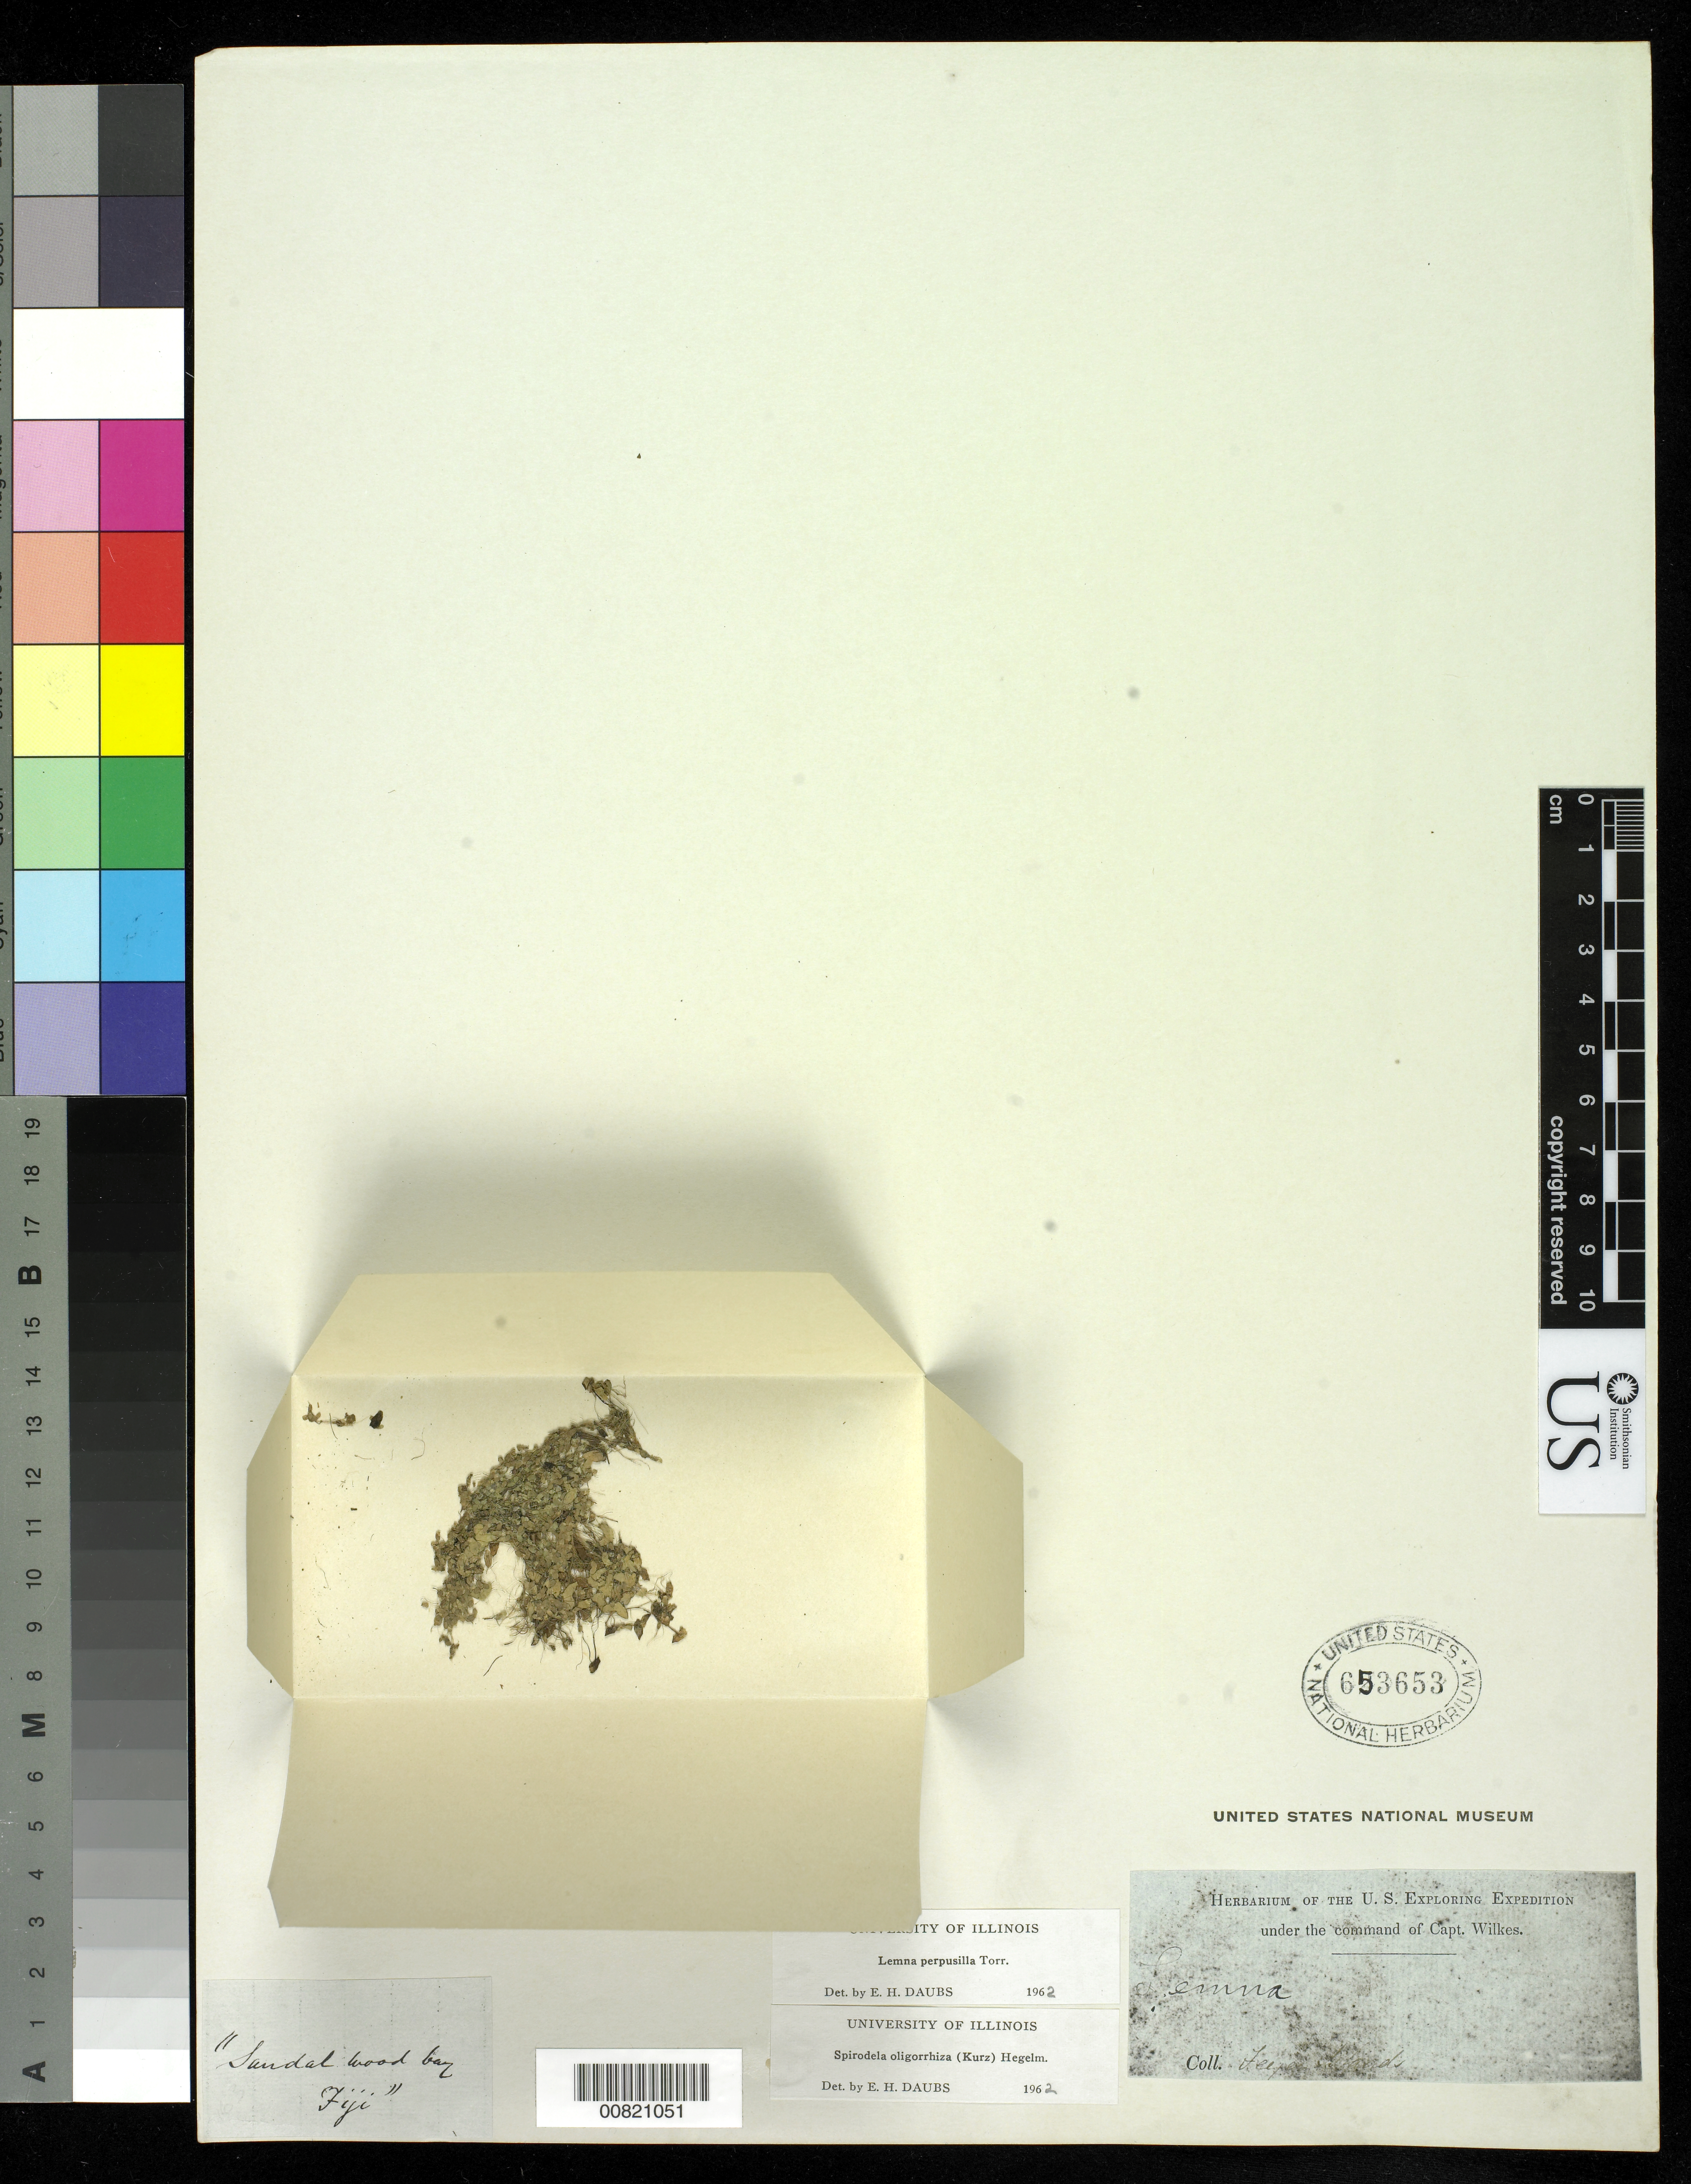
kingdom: Plantae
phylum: Tracheophyta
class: Liliopsida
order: Alismatales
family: Araceae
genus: Lemna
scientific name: Lemna perpusilla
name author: Torr.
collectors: Wilkes Explor. Exped.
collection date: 1838/1842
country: Fiji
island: Ovalau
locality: Sandalwood Bay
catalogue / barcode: US 653653